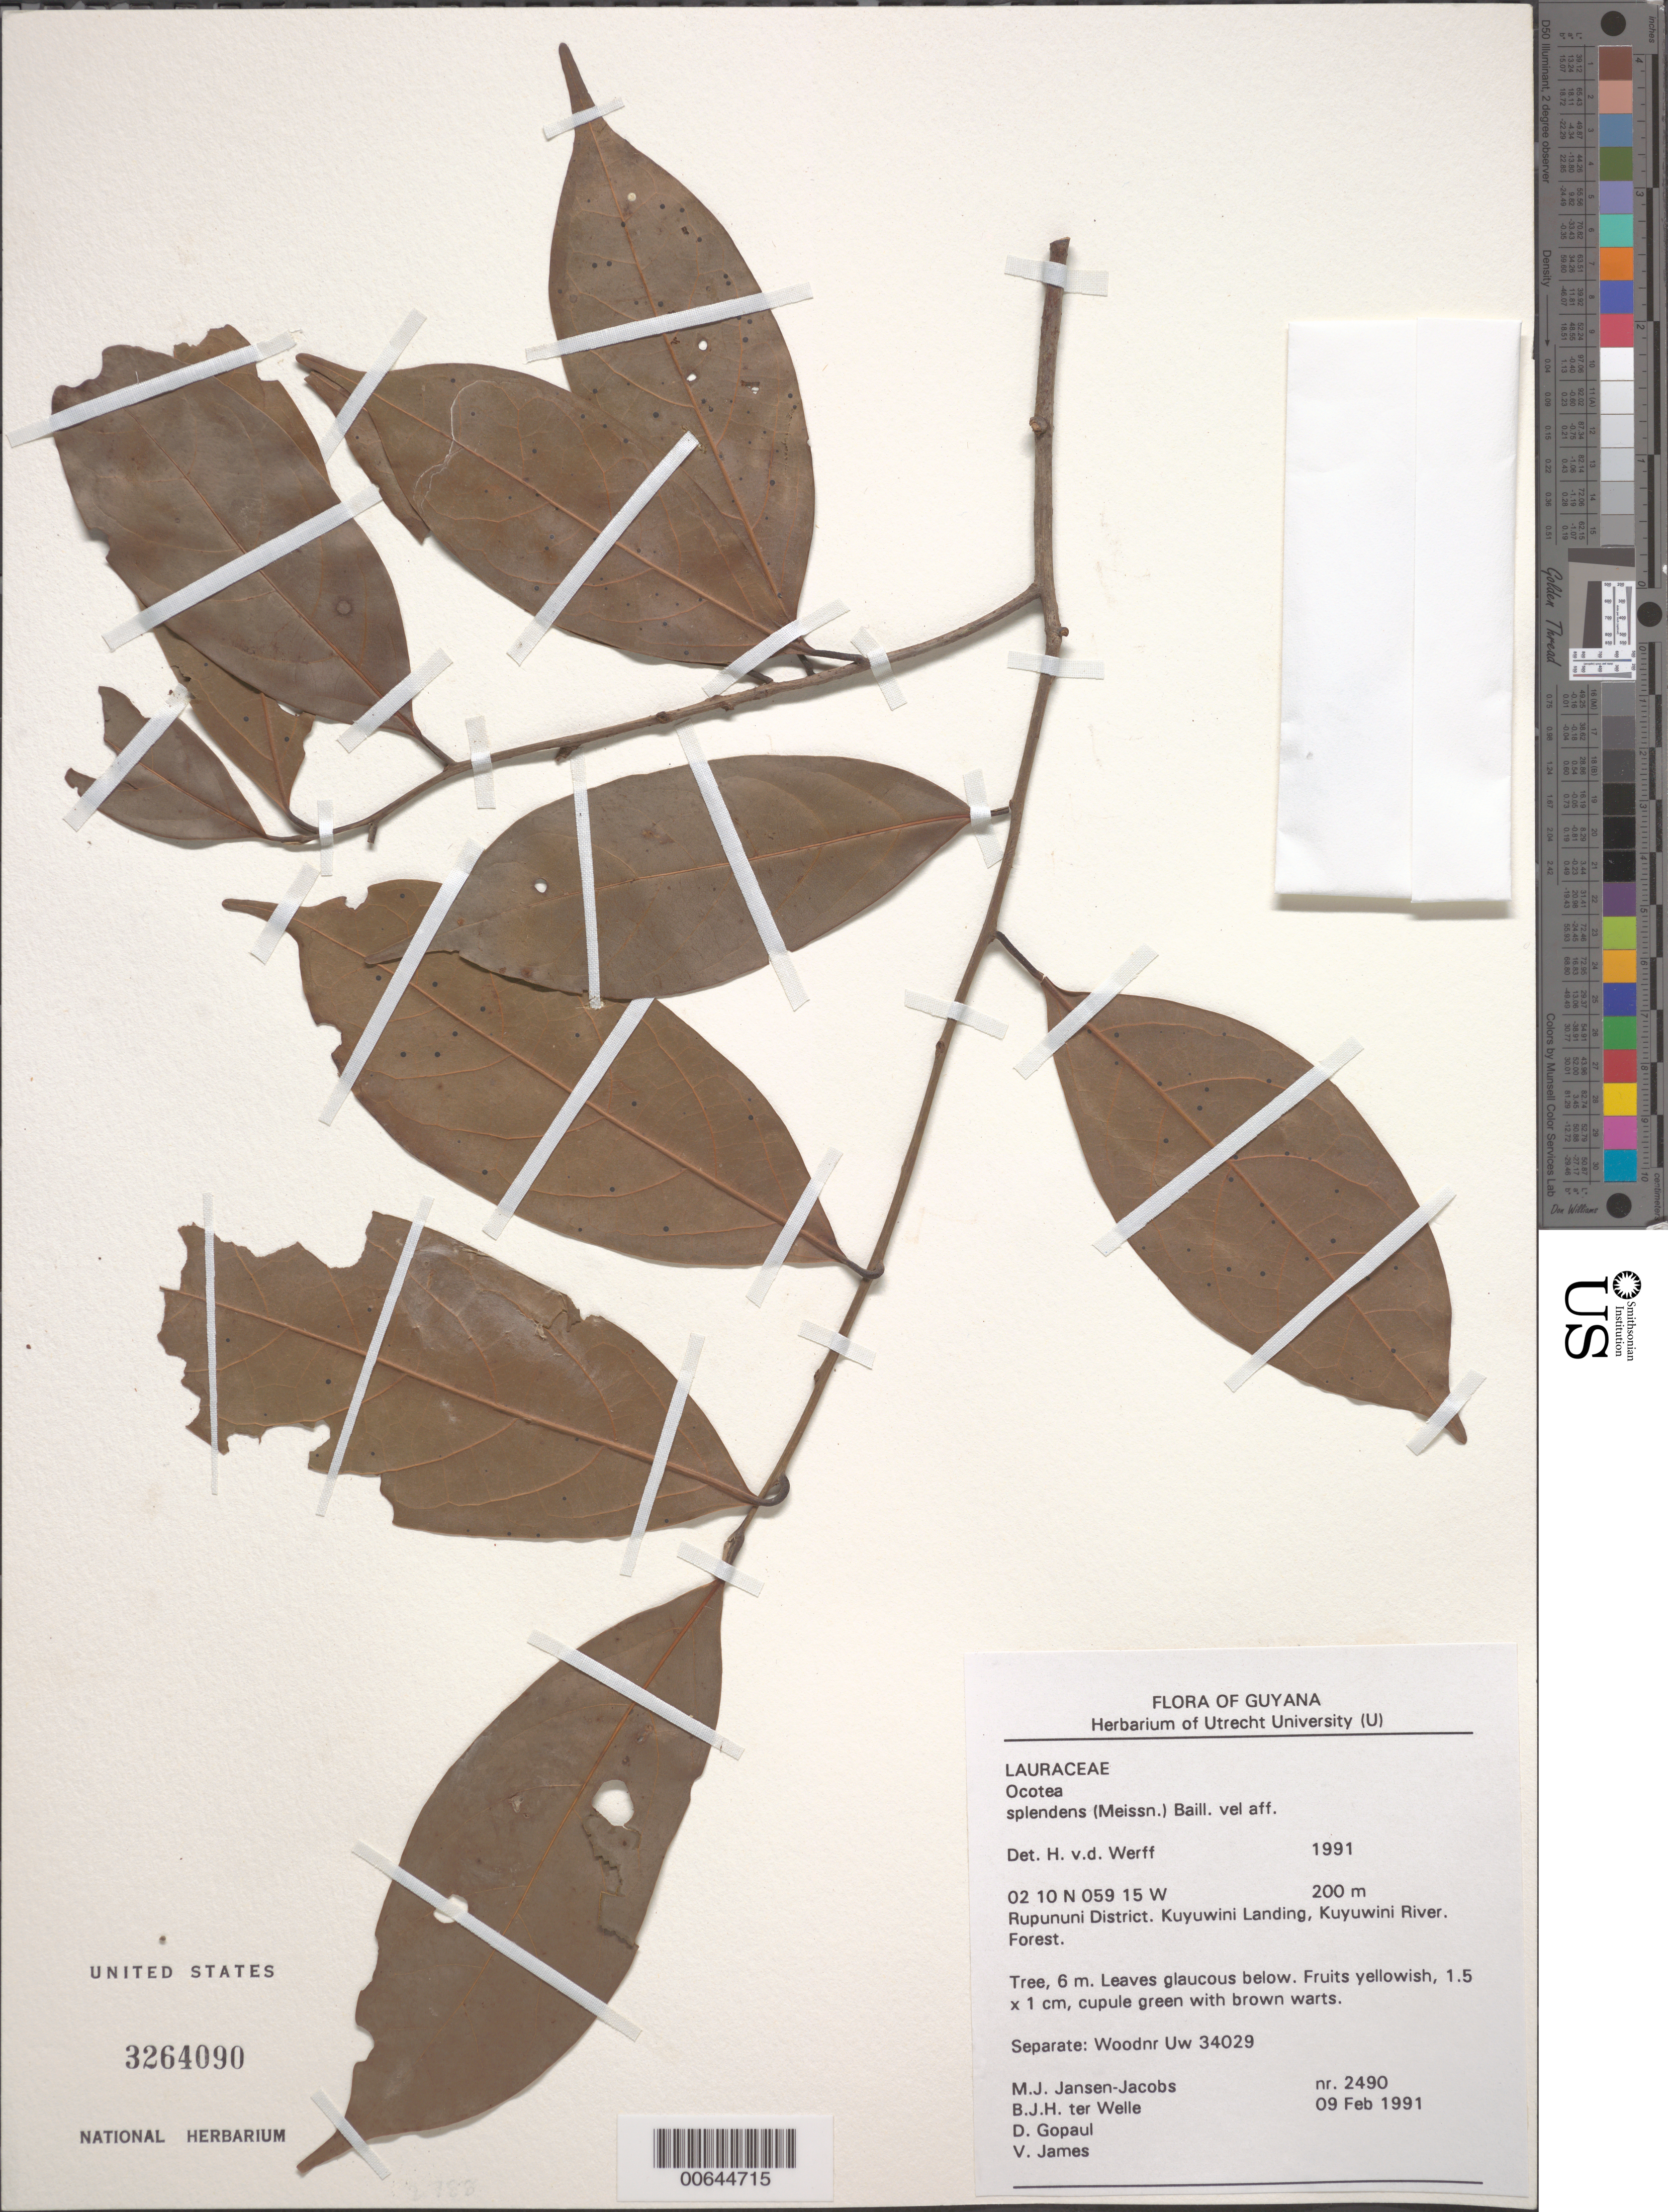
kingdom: Plantae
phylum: Tracheophyta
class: Magnoliopsida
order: Laurales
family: Lauraceae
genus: Ocotea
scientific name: Ocotea splendens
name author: (Meisn.) Baill.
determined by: van der Werff, H., (MO), Missouri Botanical Garden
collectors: M. J. Jansen-Jacobs, B. Welle, D. Gopaul & V. James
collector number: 2490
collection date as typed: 9-Feb-91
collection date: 1991-02-09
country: Guyana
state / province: U. Takutu-U. Essequibo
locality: Kuyuwini Landing, Kuyuwini River, Rupununi District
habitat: Forest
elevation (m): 200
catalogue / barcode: US 3264090